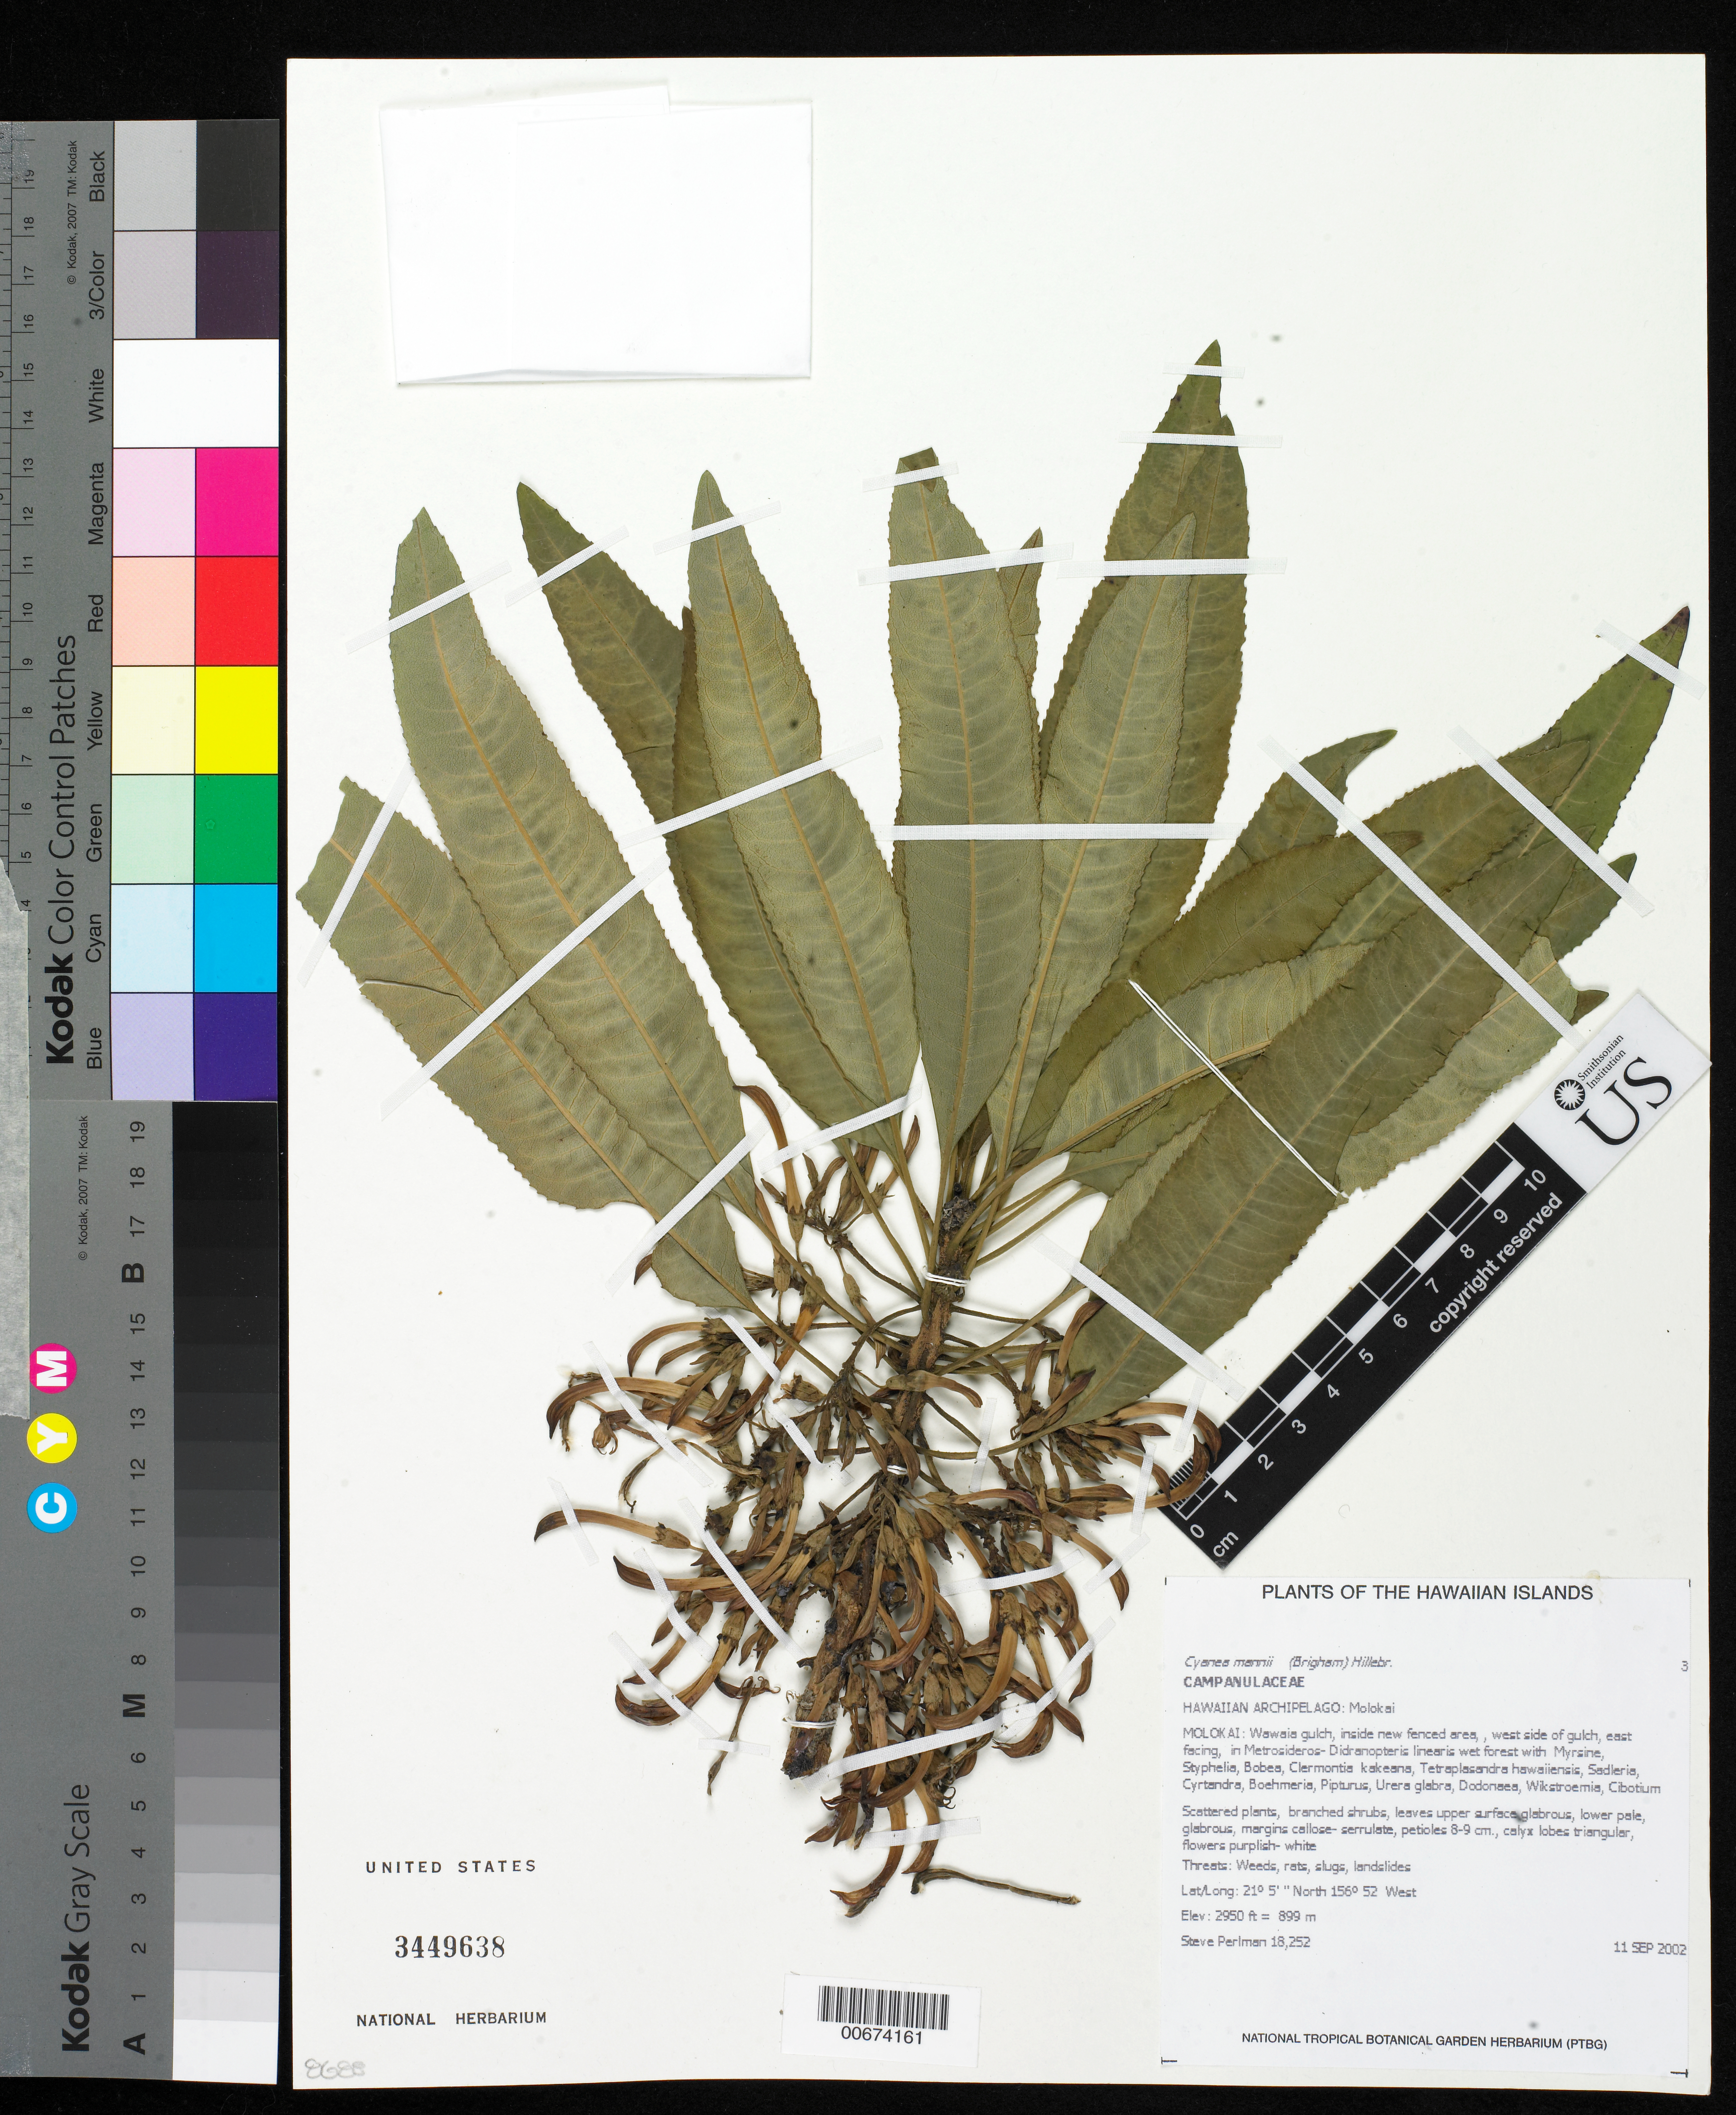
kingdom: Plantae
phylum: Tracheophyta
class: Magnoliopsida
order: Asterales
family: Campanulaceae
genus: Cyanea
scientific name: Cyanea mannii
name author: (Brigham ex H. Mann) Hillebr.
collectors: S. P. Perlman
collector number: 18252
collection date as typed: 11 Sep 2002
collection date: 2002-09-11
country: United States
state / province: Hawaii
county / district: Maui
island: Moloka'i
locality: Wawaia gulch, inside new fenced area, wewst side of gulch, east facing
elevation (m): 899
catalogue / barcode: US 3449638